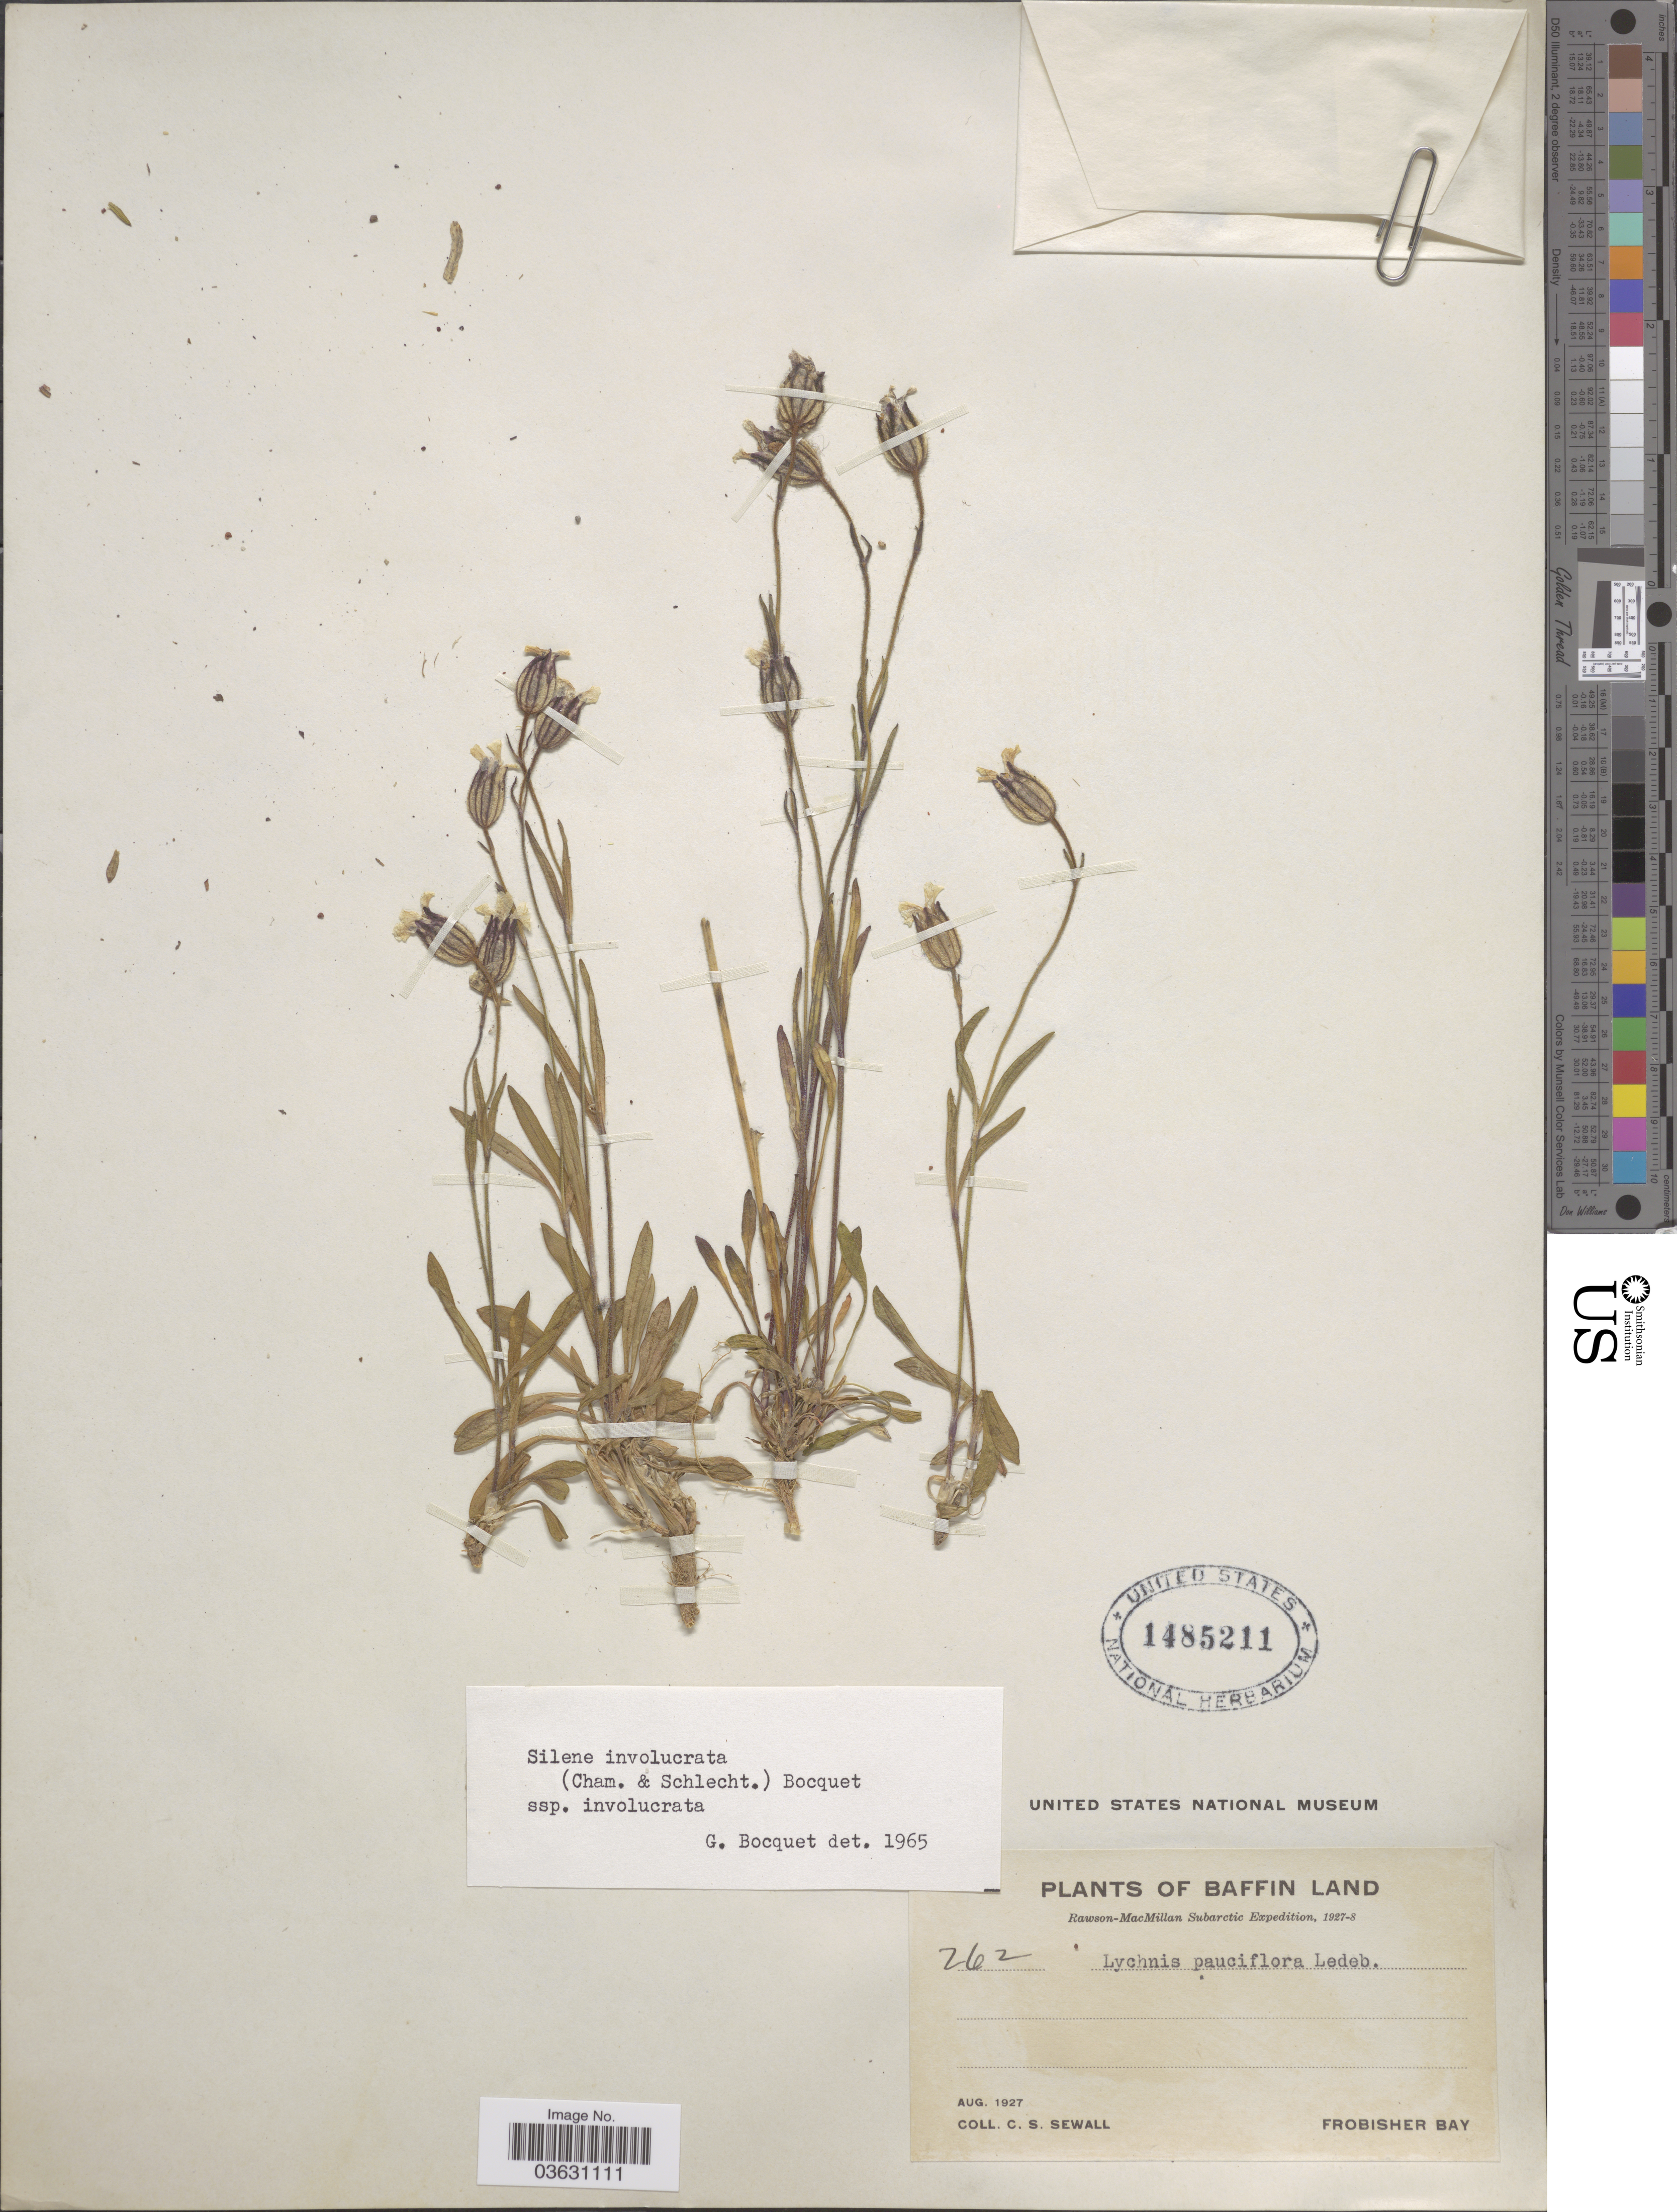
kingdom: Plantae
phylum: Tracheophyta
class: Magnoliopsida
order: Caryophyllales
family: Caryophyllaceae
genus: Silene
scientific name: Silene involucrata subsp. involucrata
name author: (Cham. & Schltdl.) Bocquet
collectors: C. Sewall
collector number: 262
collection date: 1927-08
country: Canada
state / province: Nunavut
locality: Baffin Land. Frobisher Bay.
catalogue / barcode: US 1485211